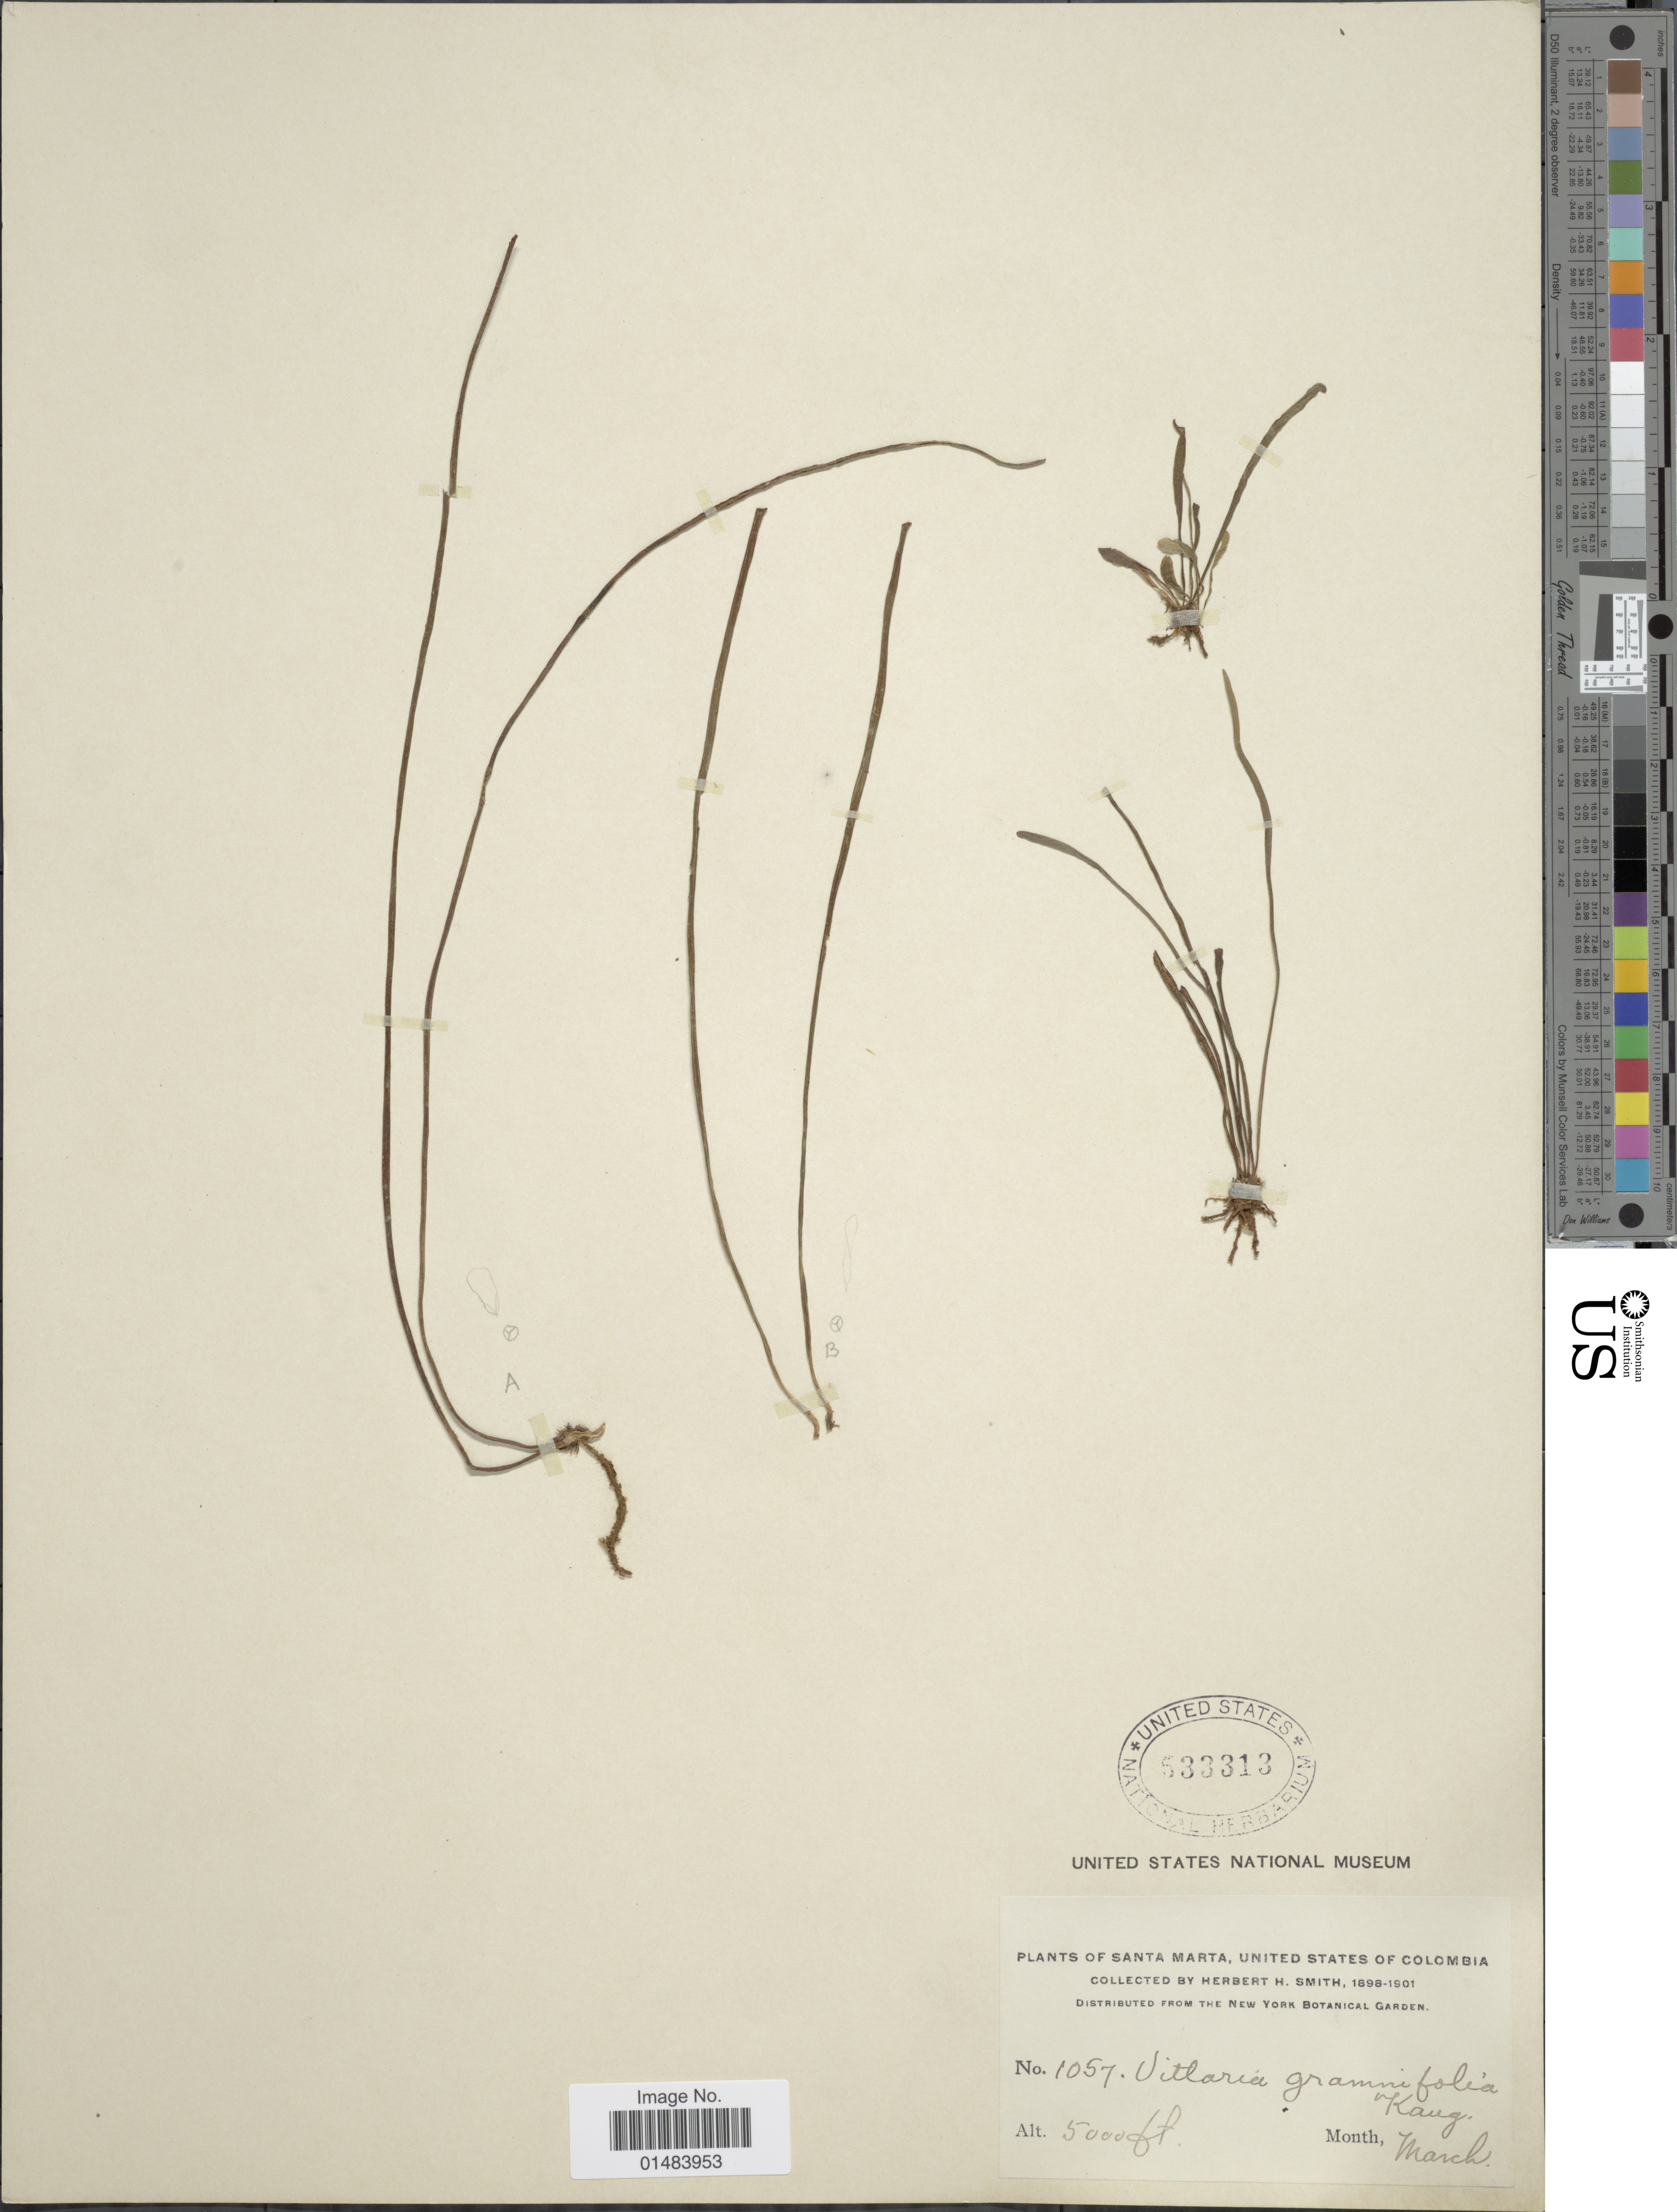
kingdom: Plantae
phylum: Tracheophyta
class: Polypodiopsida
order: Polypodiales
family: Pteridaceae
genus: Vittaria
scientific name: Vittaria graminifolia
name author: Kaulf.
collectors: Herbert H. Smith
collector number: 1057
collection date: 1898-03/1901-03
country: Colombia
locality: Santa Marta, United States of Colombia.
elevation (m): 1524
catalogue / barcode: US 533313